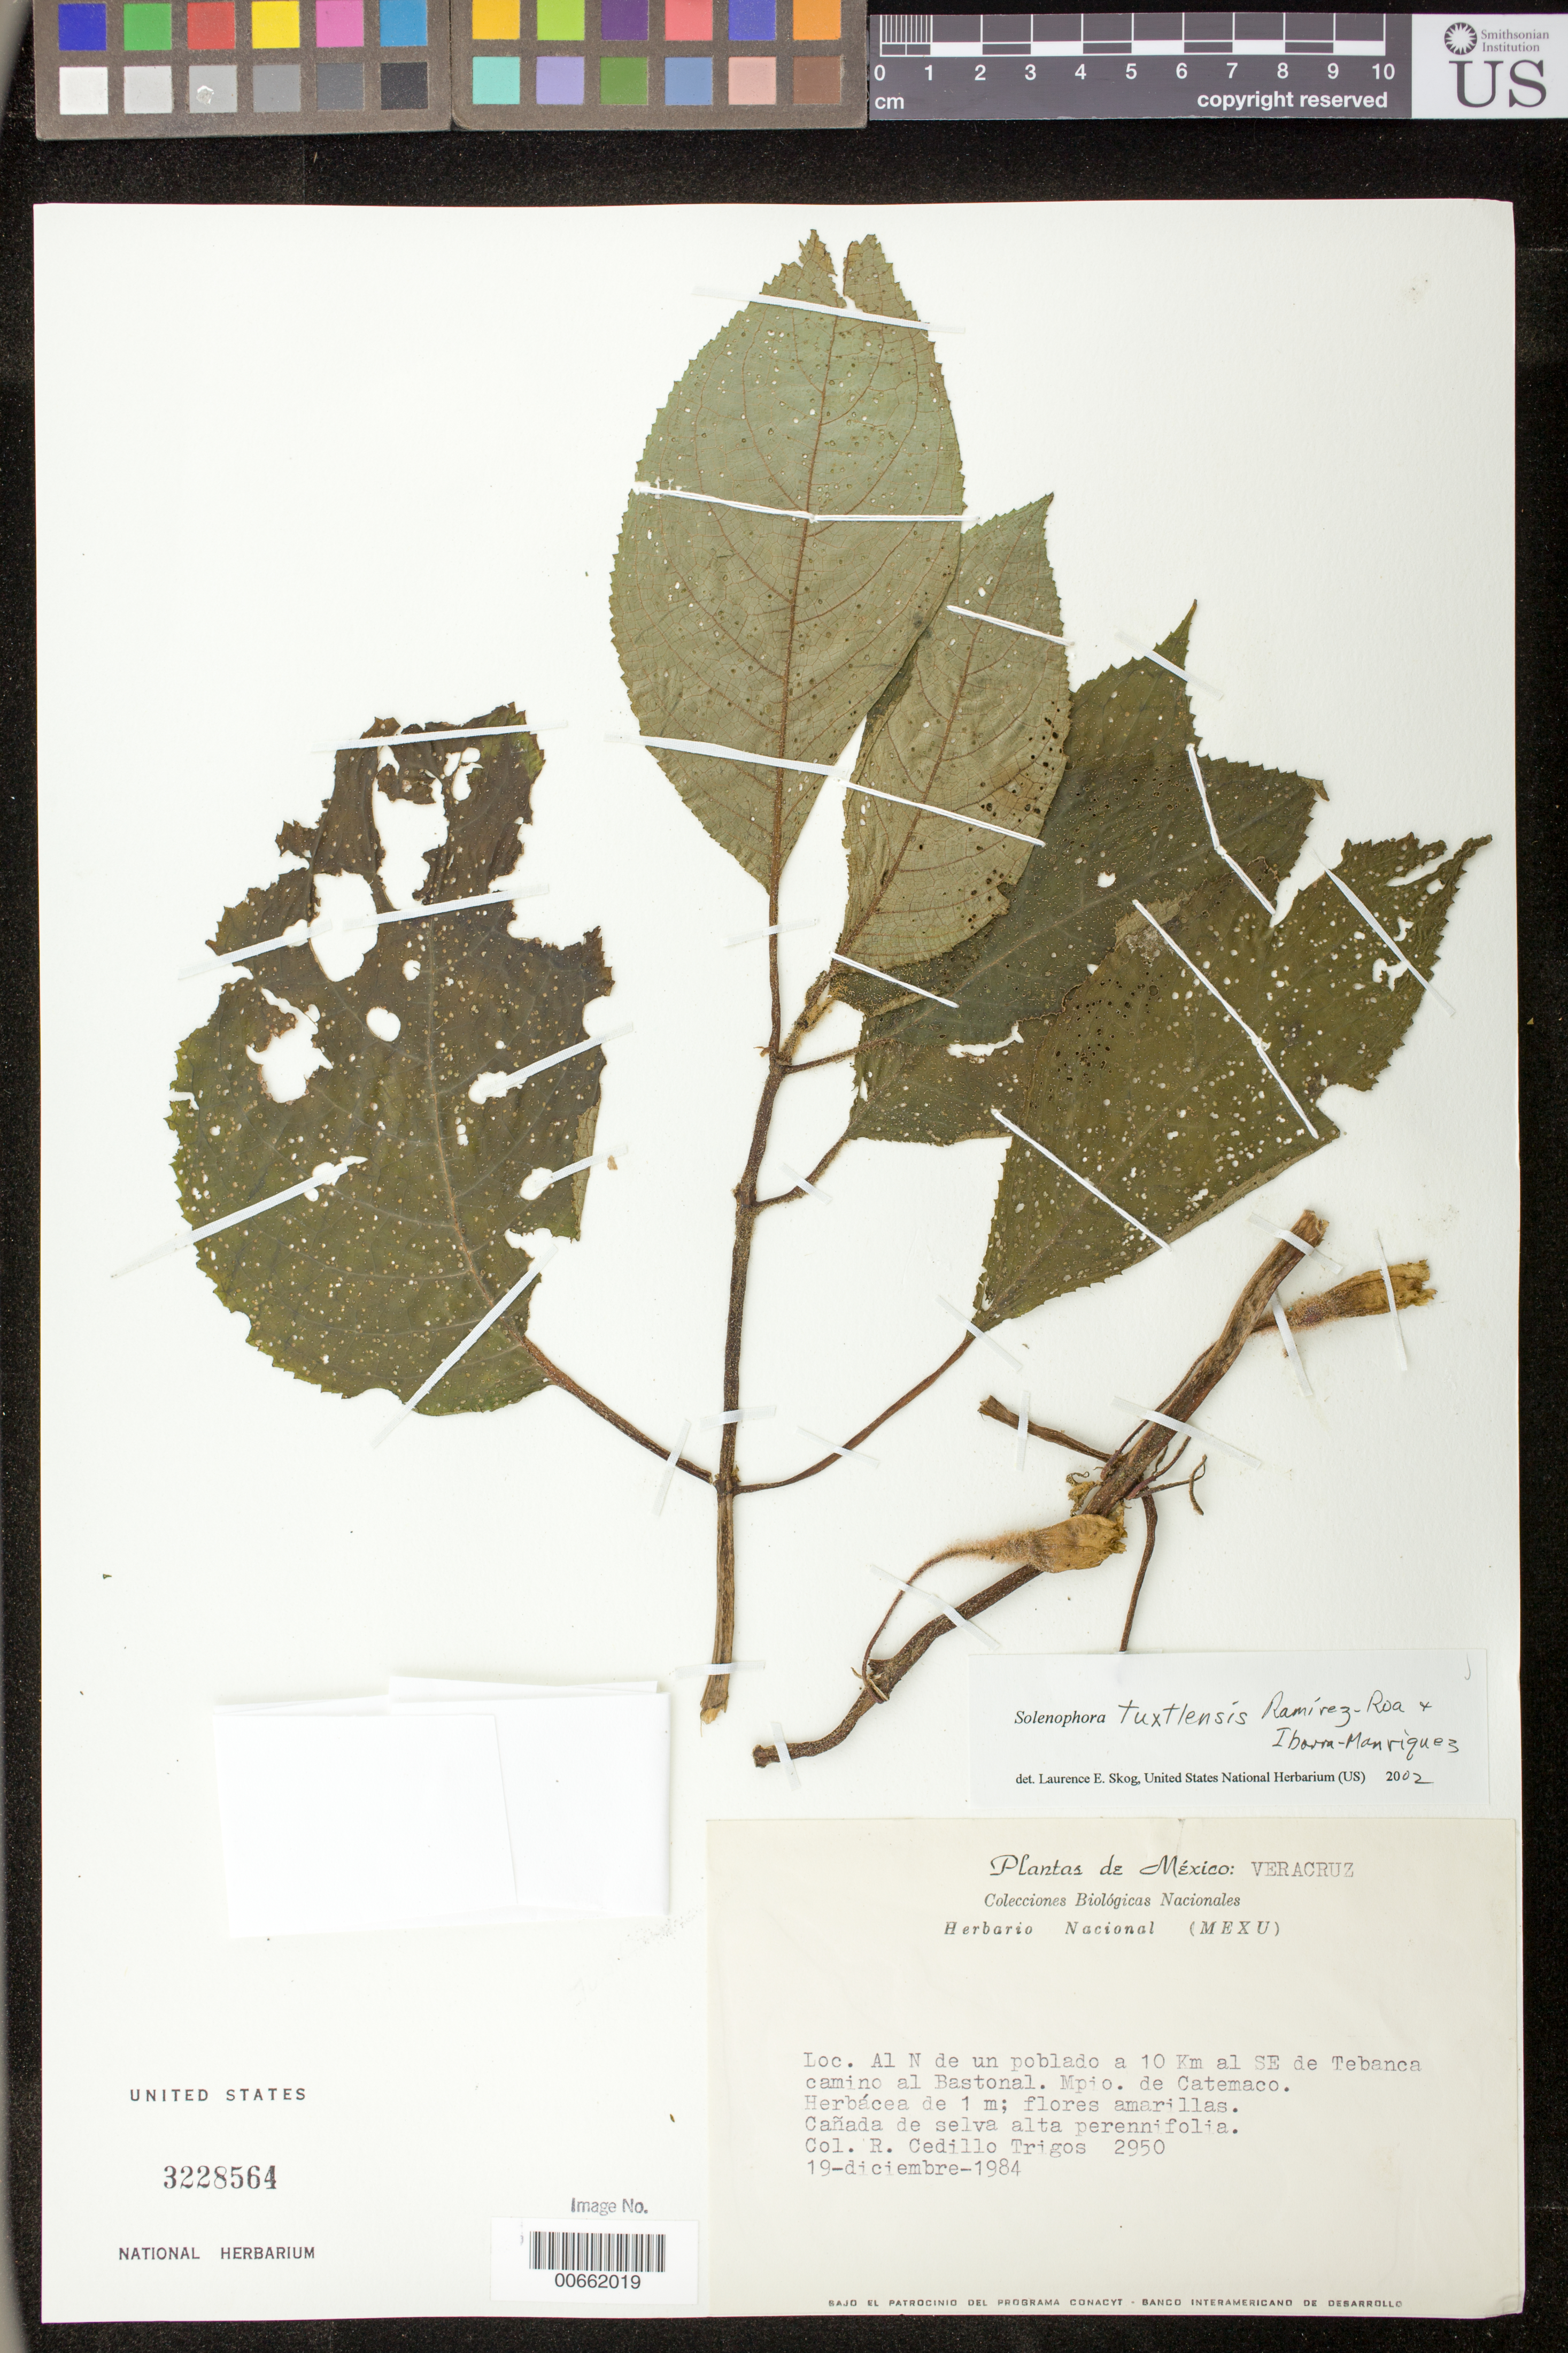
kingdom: Plantae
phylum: Tracheophyta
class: Magnoliopsida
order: Lamiales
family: Gesneriaceae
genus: Solenophora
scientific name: Solenophora tuxtlensis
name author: Ram.-Roa & Ibarra-Manr.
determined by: Skog, Laurence E.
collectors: R. CedilloT.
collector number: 2950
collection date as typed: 19 Dec 1984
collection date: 1984-12-19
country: Mexico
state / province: Veracruz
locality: Al N de un poblado a 10 km al SE de Tebanca camino al Bastonal, Mpio. de Catemaco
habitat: Cañada de selva alta perennifolia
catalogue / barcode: US 3228564